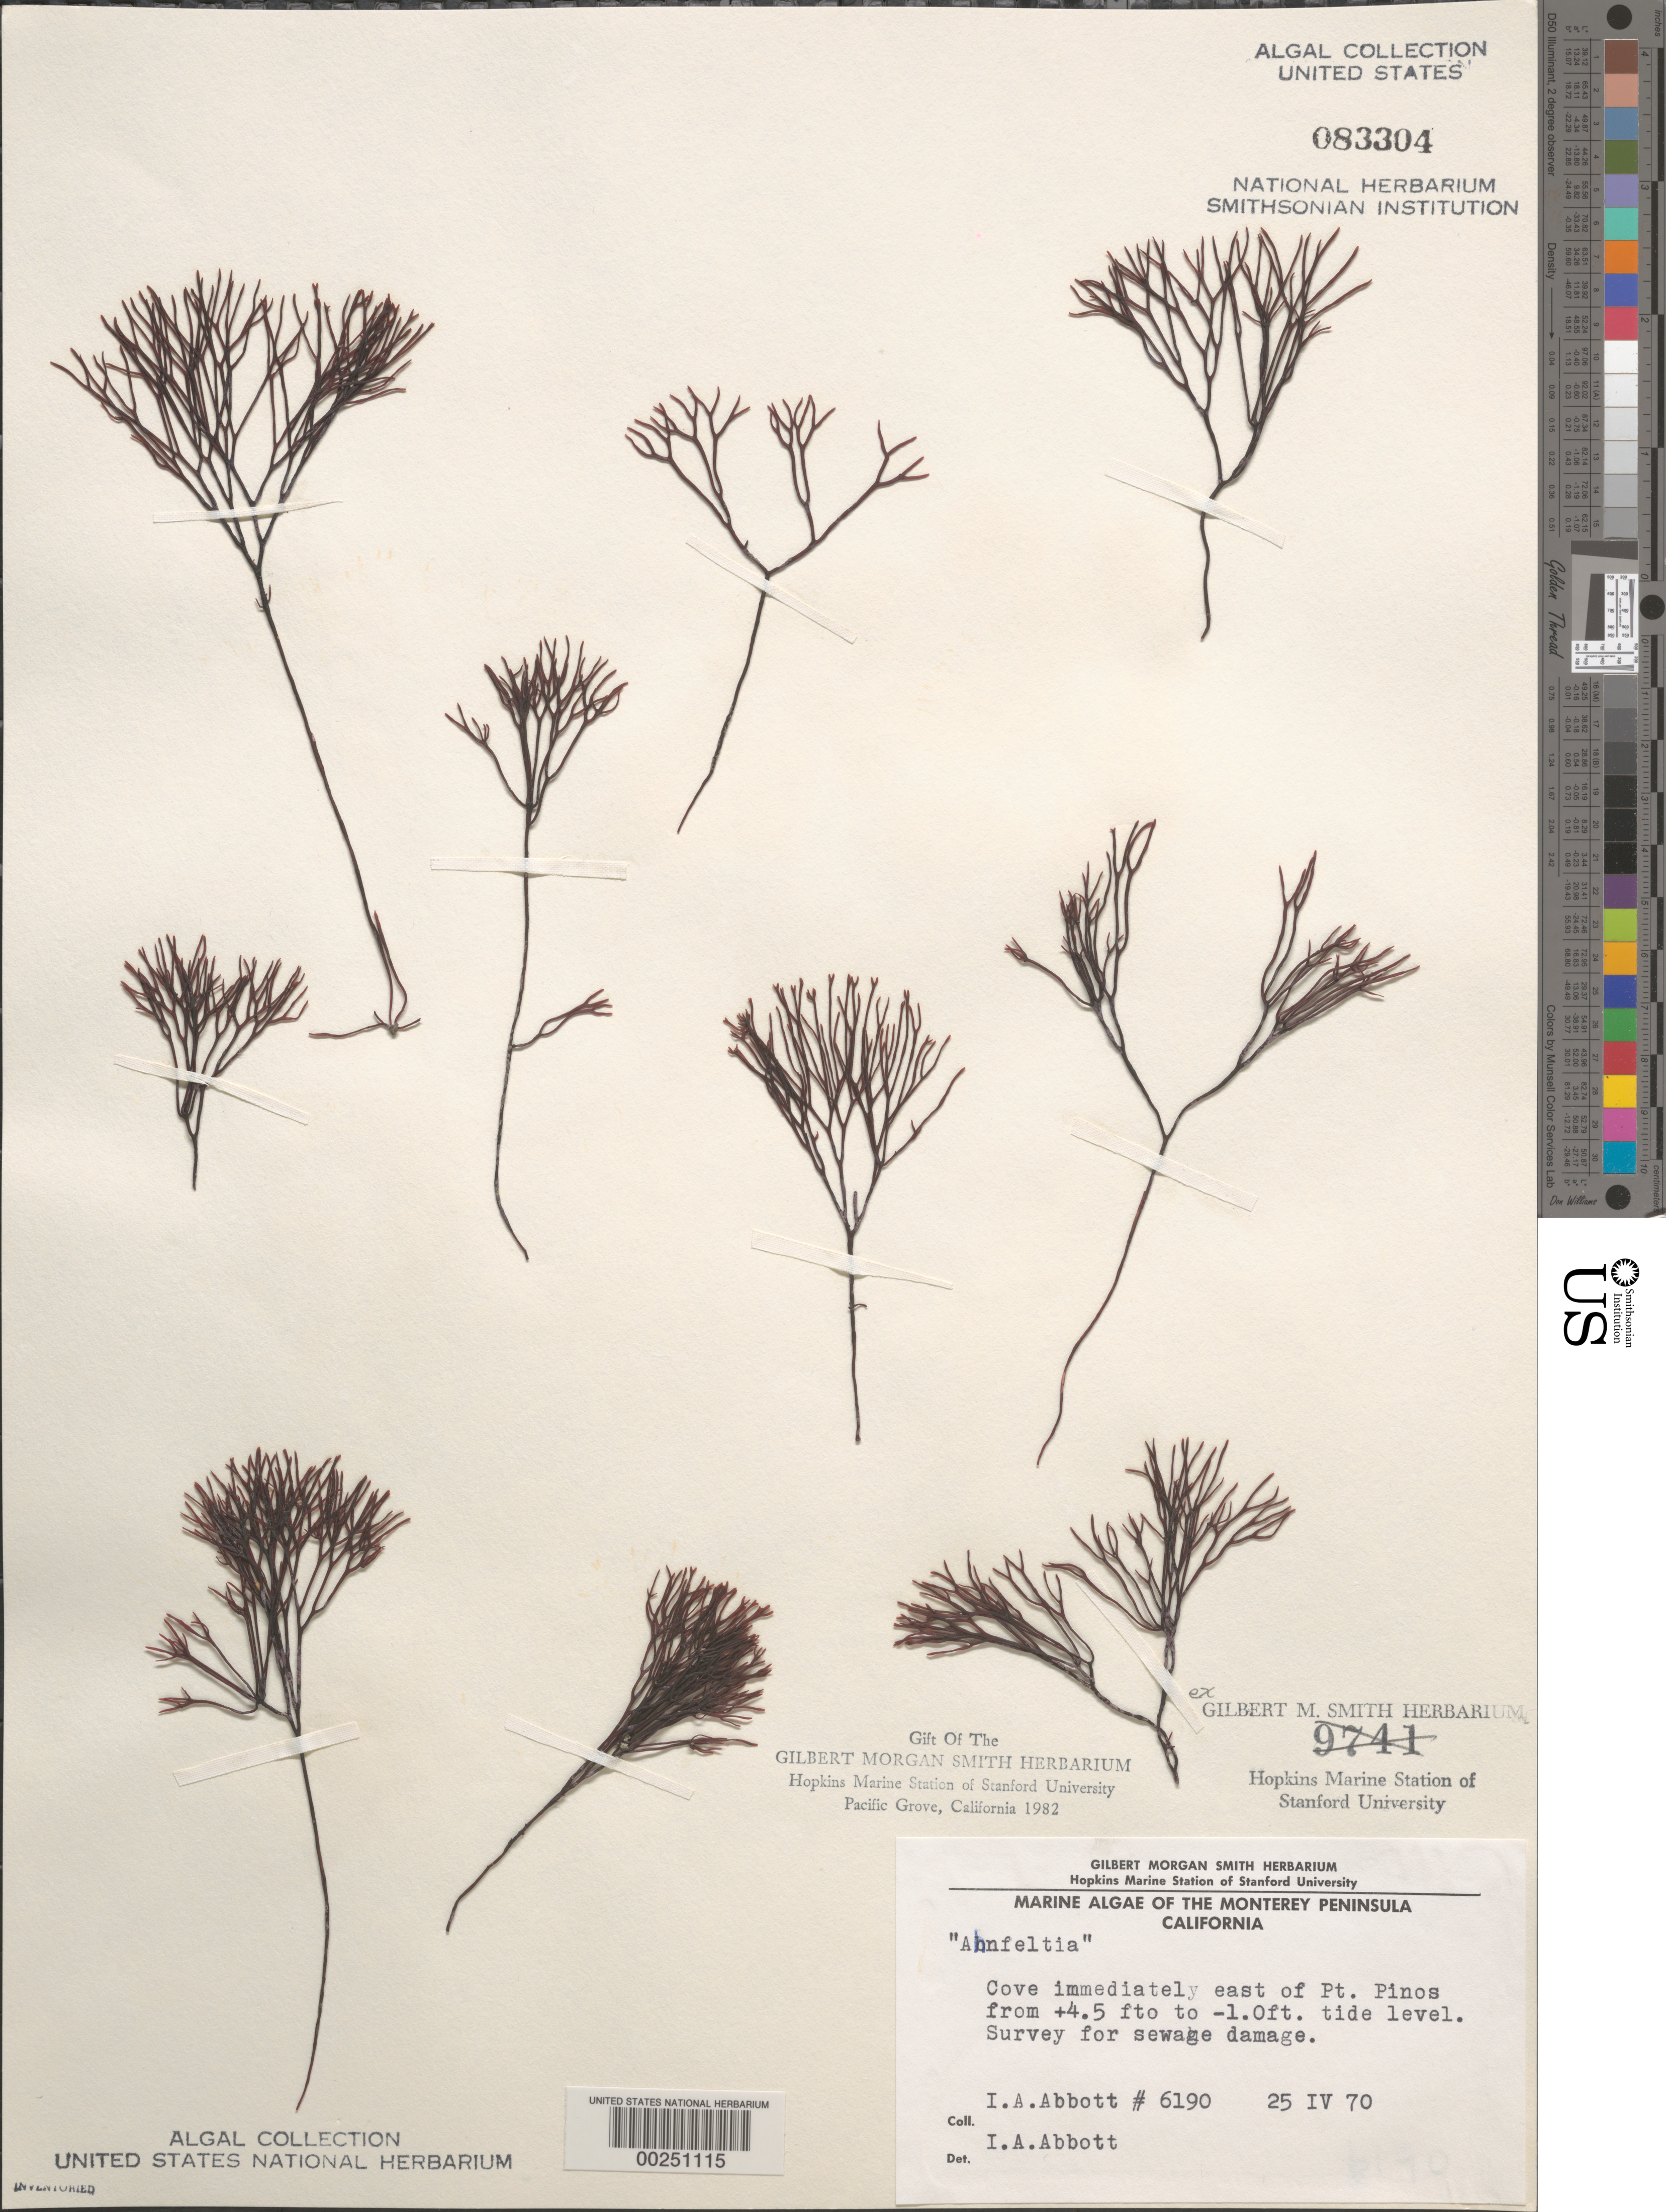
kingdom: Plantae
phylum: Rhodophyta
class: Florideophyceae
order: Ahnfeltiales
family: Ahnfeltiaceae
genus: Ahnfeltia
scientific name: Ahnfeltia sp.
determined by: Abbott, Isabella A.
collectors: I. A. Abbott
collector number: IAA 6190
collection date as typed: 25 Apr 1970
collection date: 1970-04-25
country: United States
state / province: California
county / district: Monterey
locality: Cove just east of Point Pinos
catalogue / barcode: US 83304